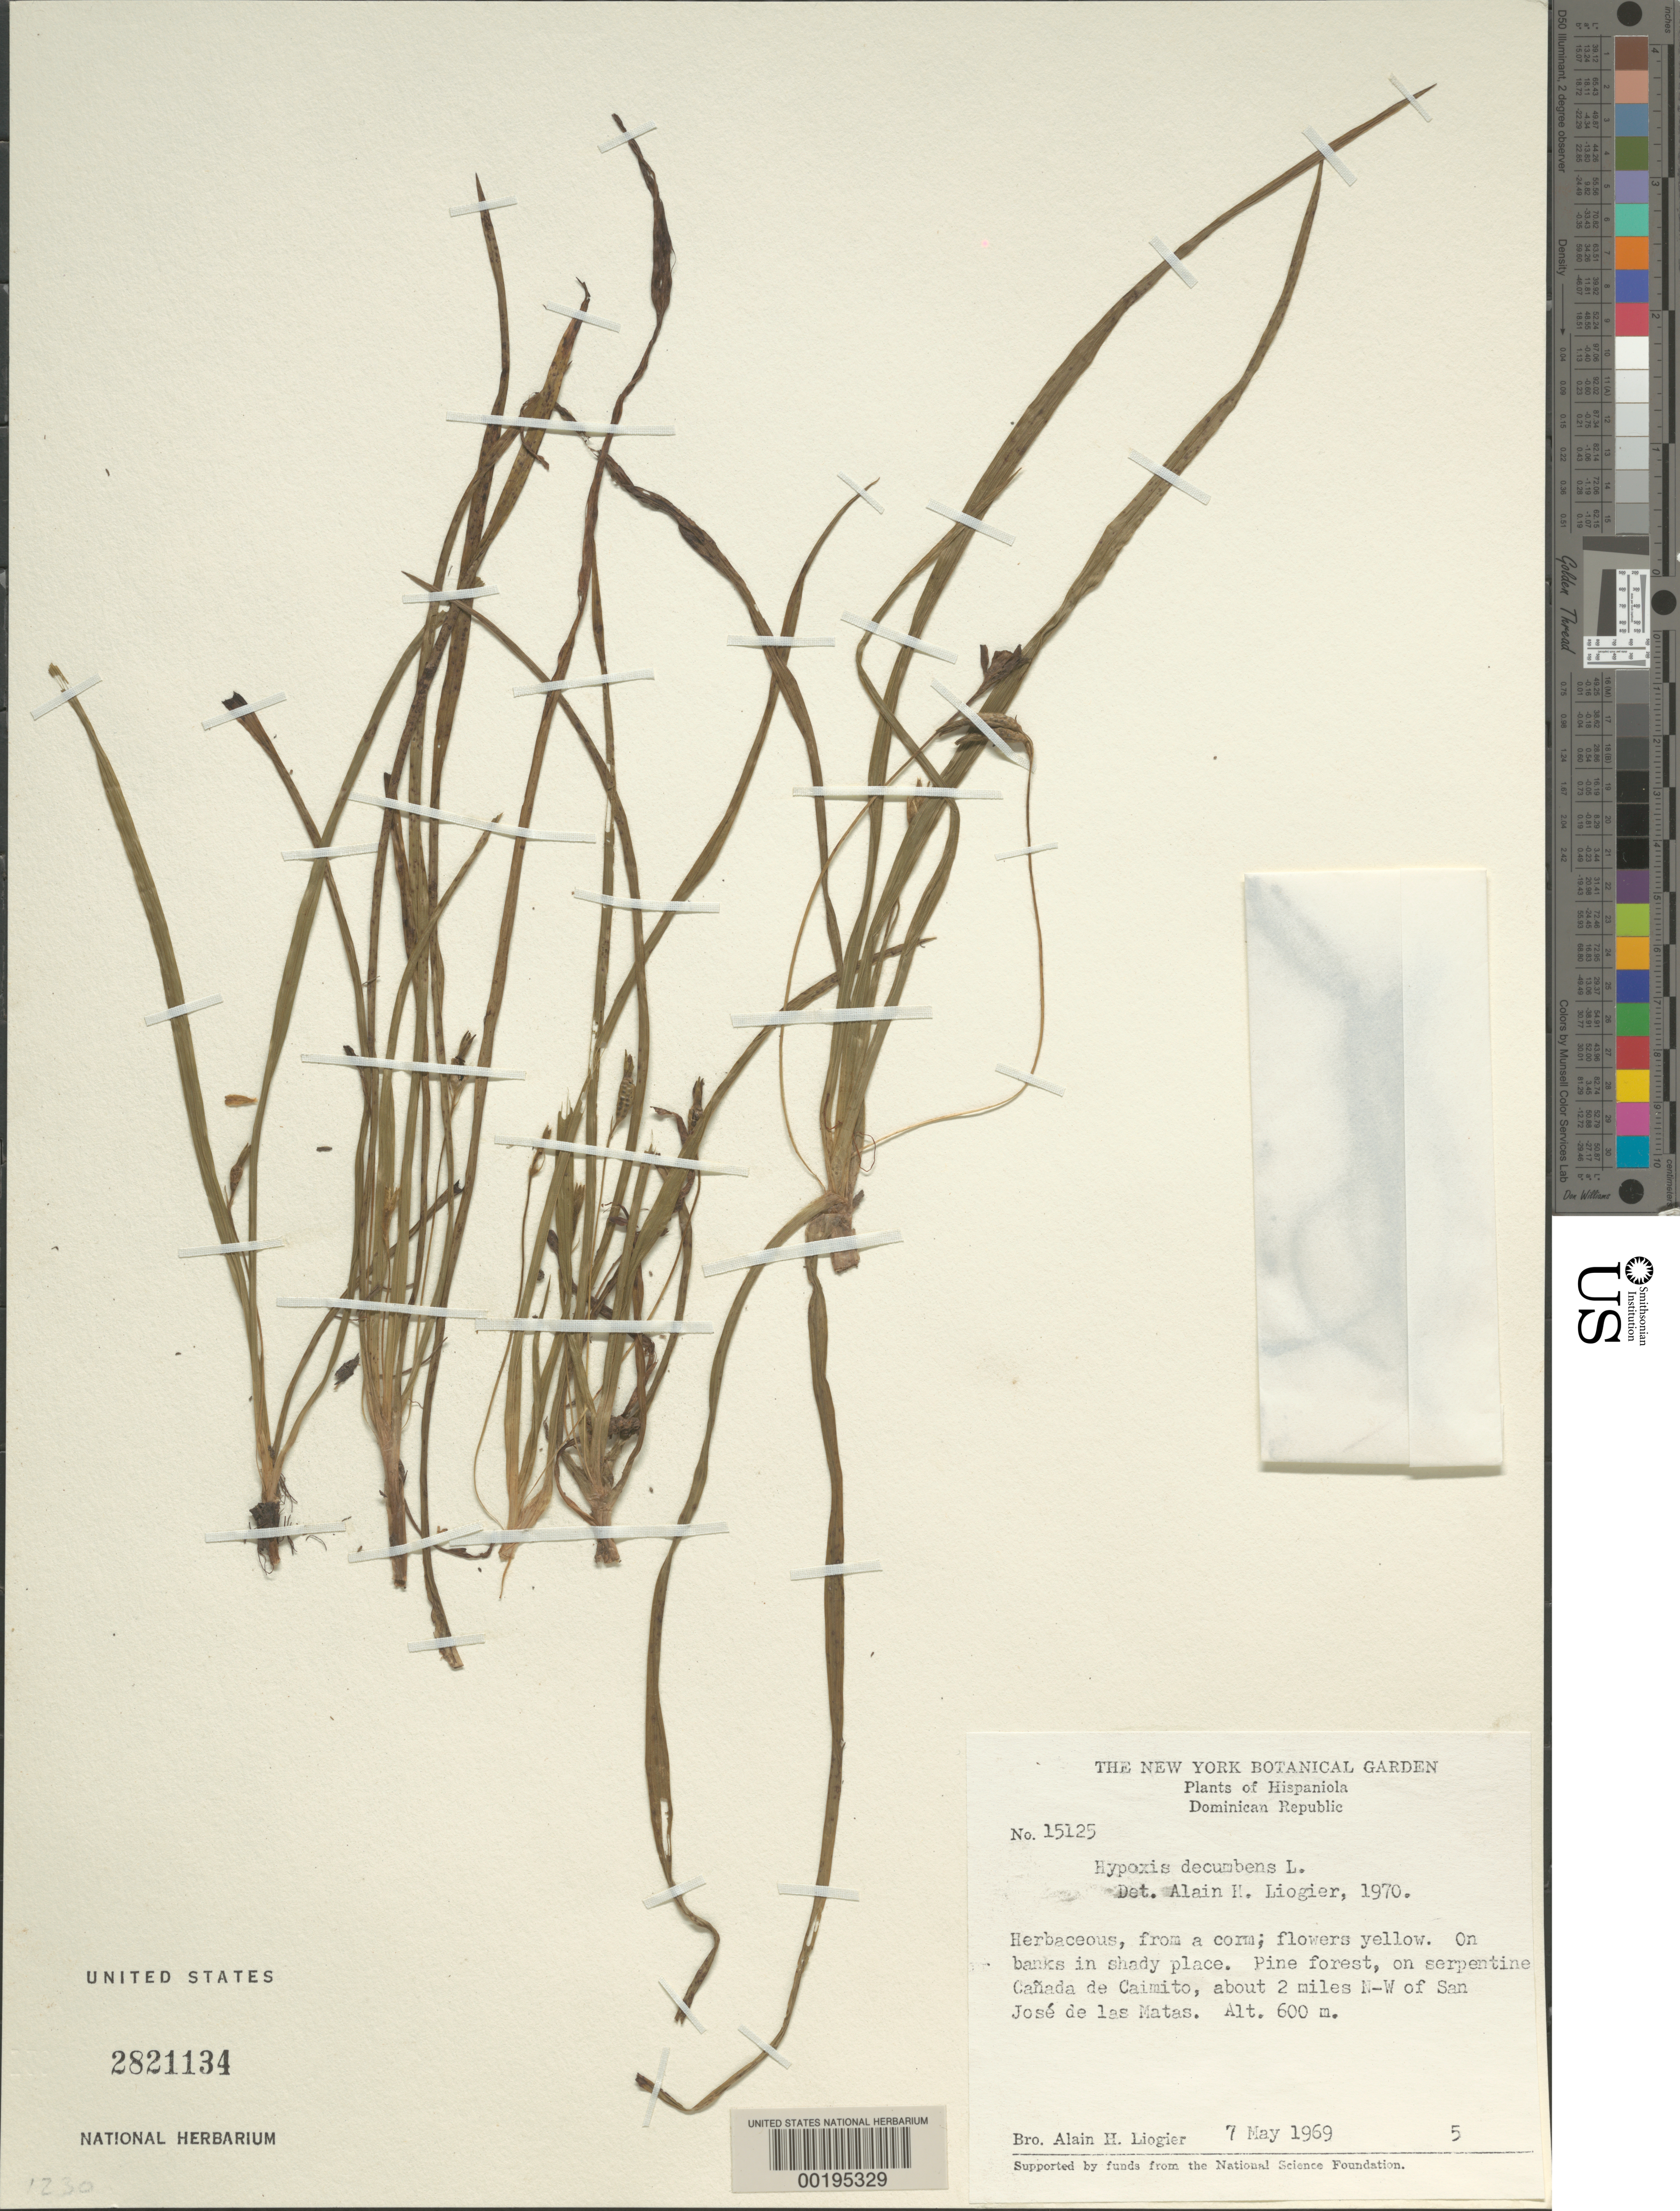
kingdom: Plantae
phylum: Tracheophyta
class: Liliopsida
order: Asparagales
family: Hypoxidaceae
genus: Hypoxis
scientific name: Hypoxis decumbens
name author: L.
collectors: A. H. Liogier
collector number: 15125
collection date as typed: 07 May 1969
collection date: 1969-05-07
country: Dominican Republic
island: Hispaniola Island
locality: On serpentine canada de caimito, about 2 mi nw of san jose de las matas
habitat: On banks in shady place; pine forest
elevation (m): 600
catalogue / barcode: US 2821134